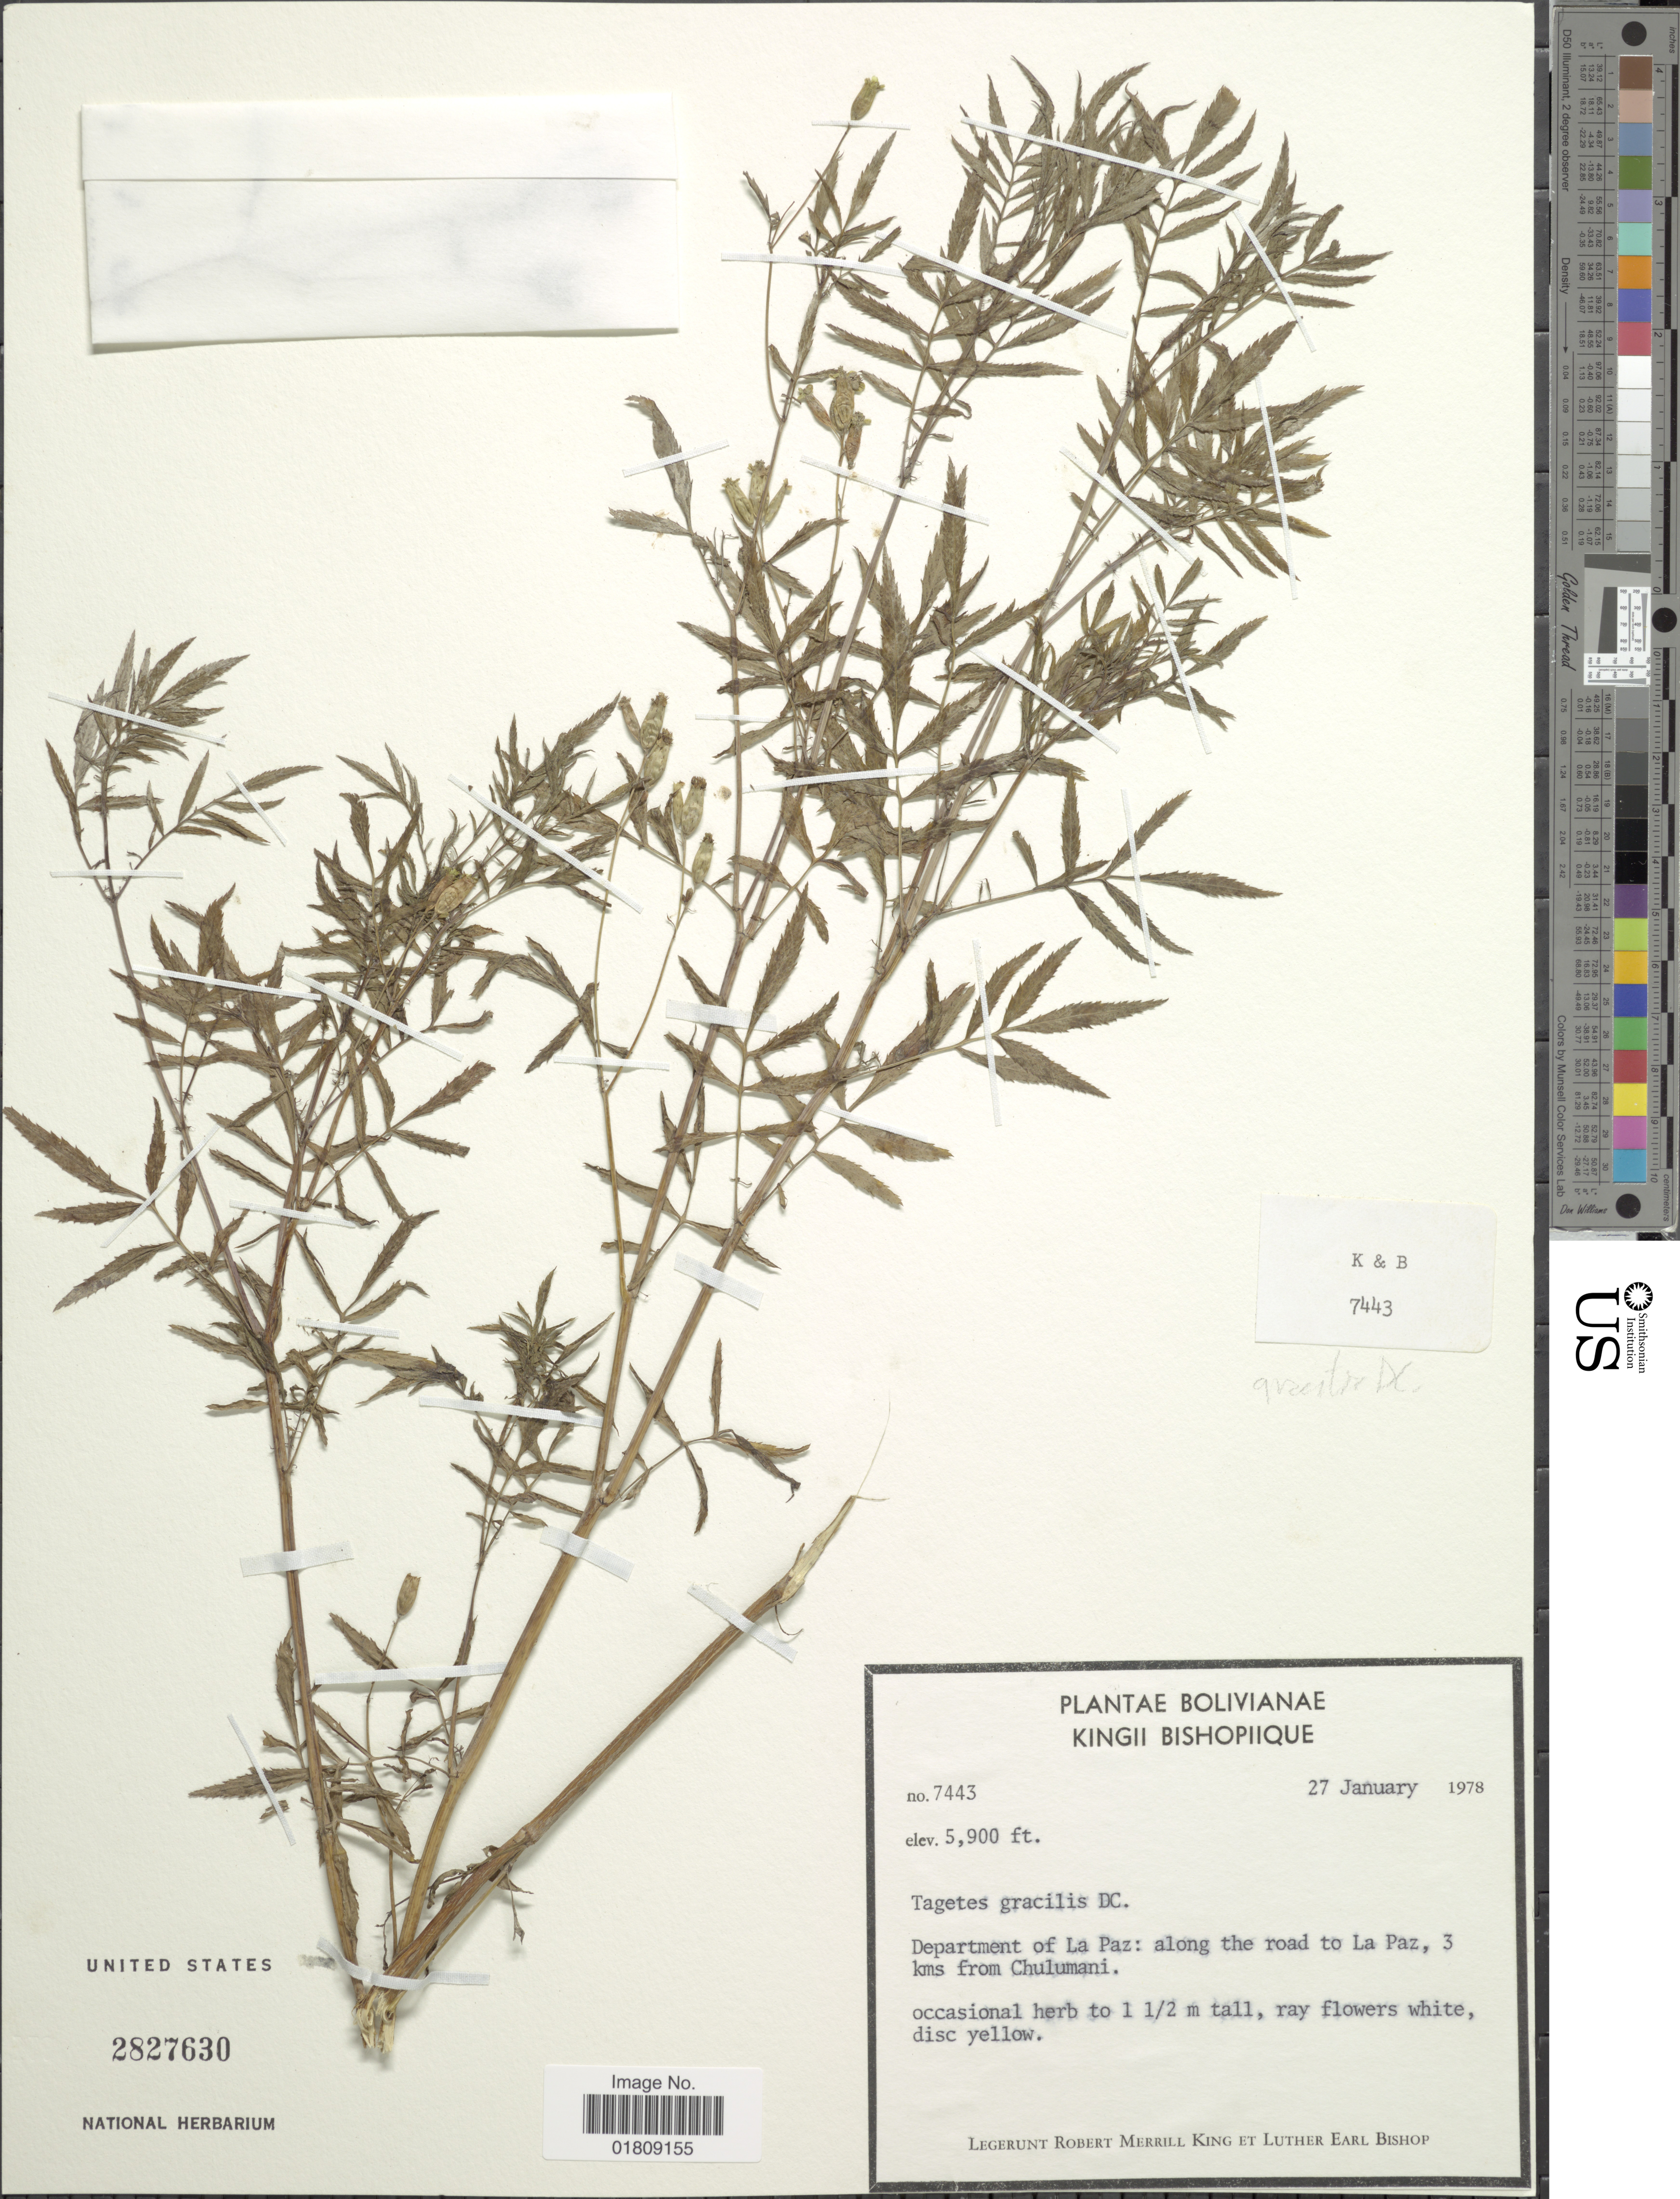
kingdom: Plantae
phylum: Tracheophyta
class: Magnoliopsida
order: Asterales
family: Asteraceae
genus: Tagetes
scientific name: Tagetes terniflora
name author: Kunth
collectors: R. M. King & L. E. Bishop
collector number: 7443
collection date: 1978-01-27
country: Bolivia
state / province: La Paz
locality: Along the road to La Paz, 3 kms from Chulumani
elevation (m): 1798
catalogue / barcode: US 2827630